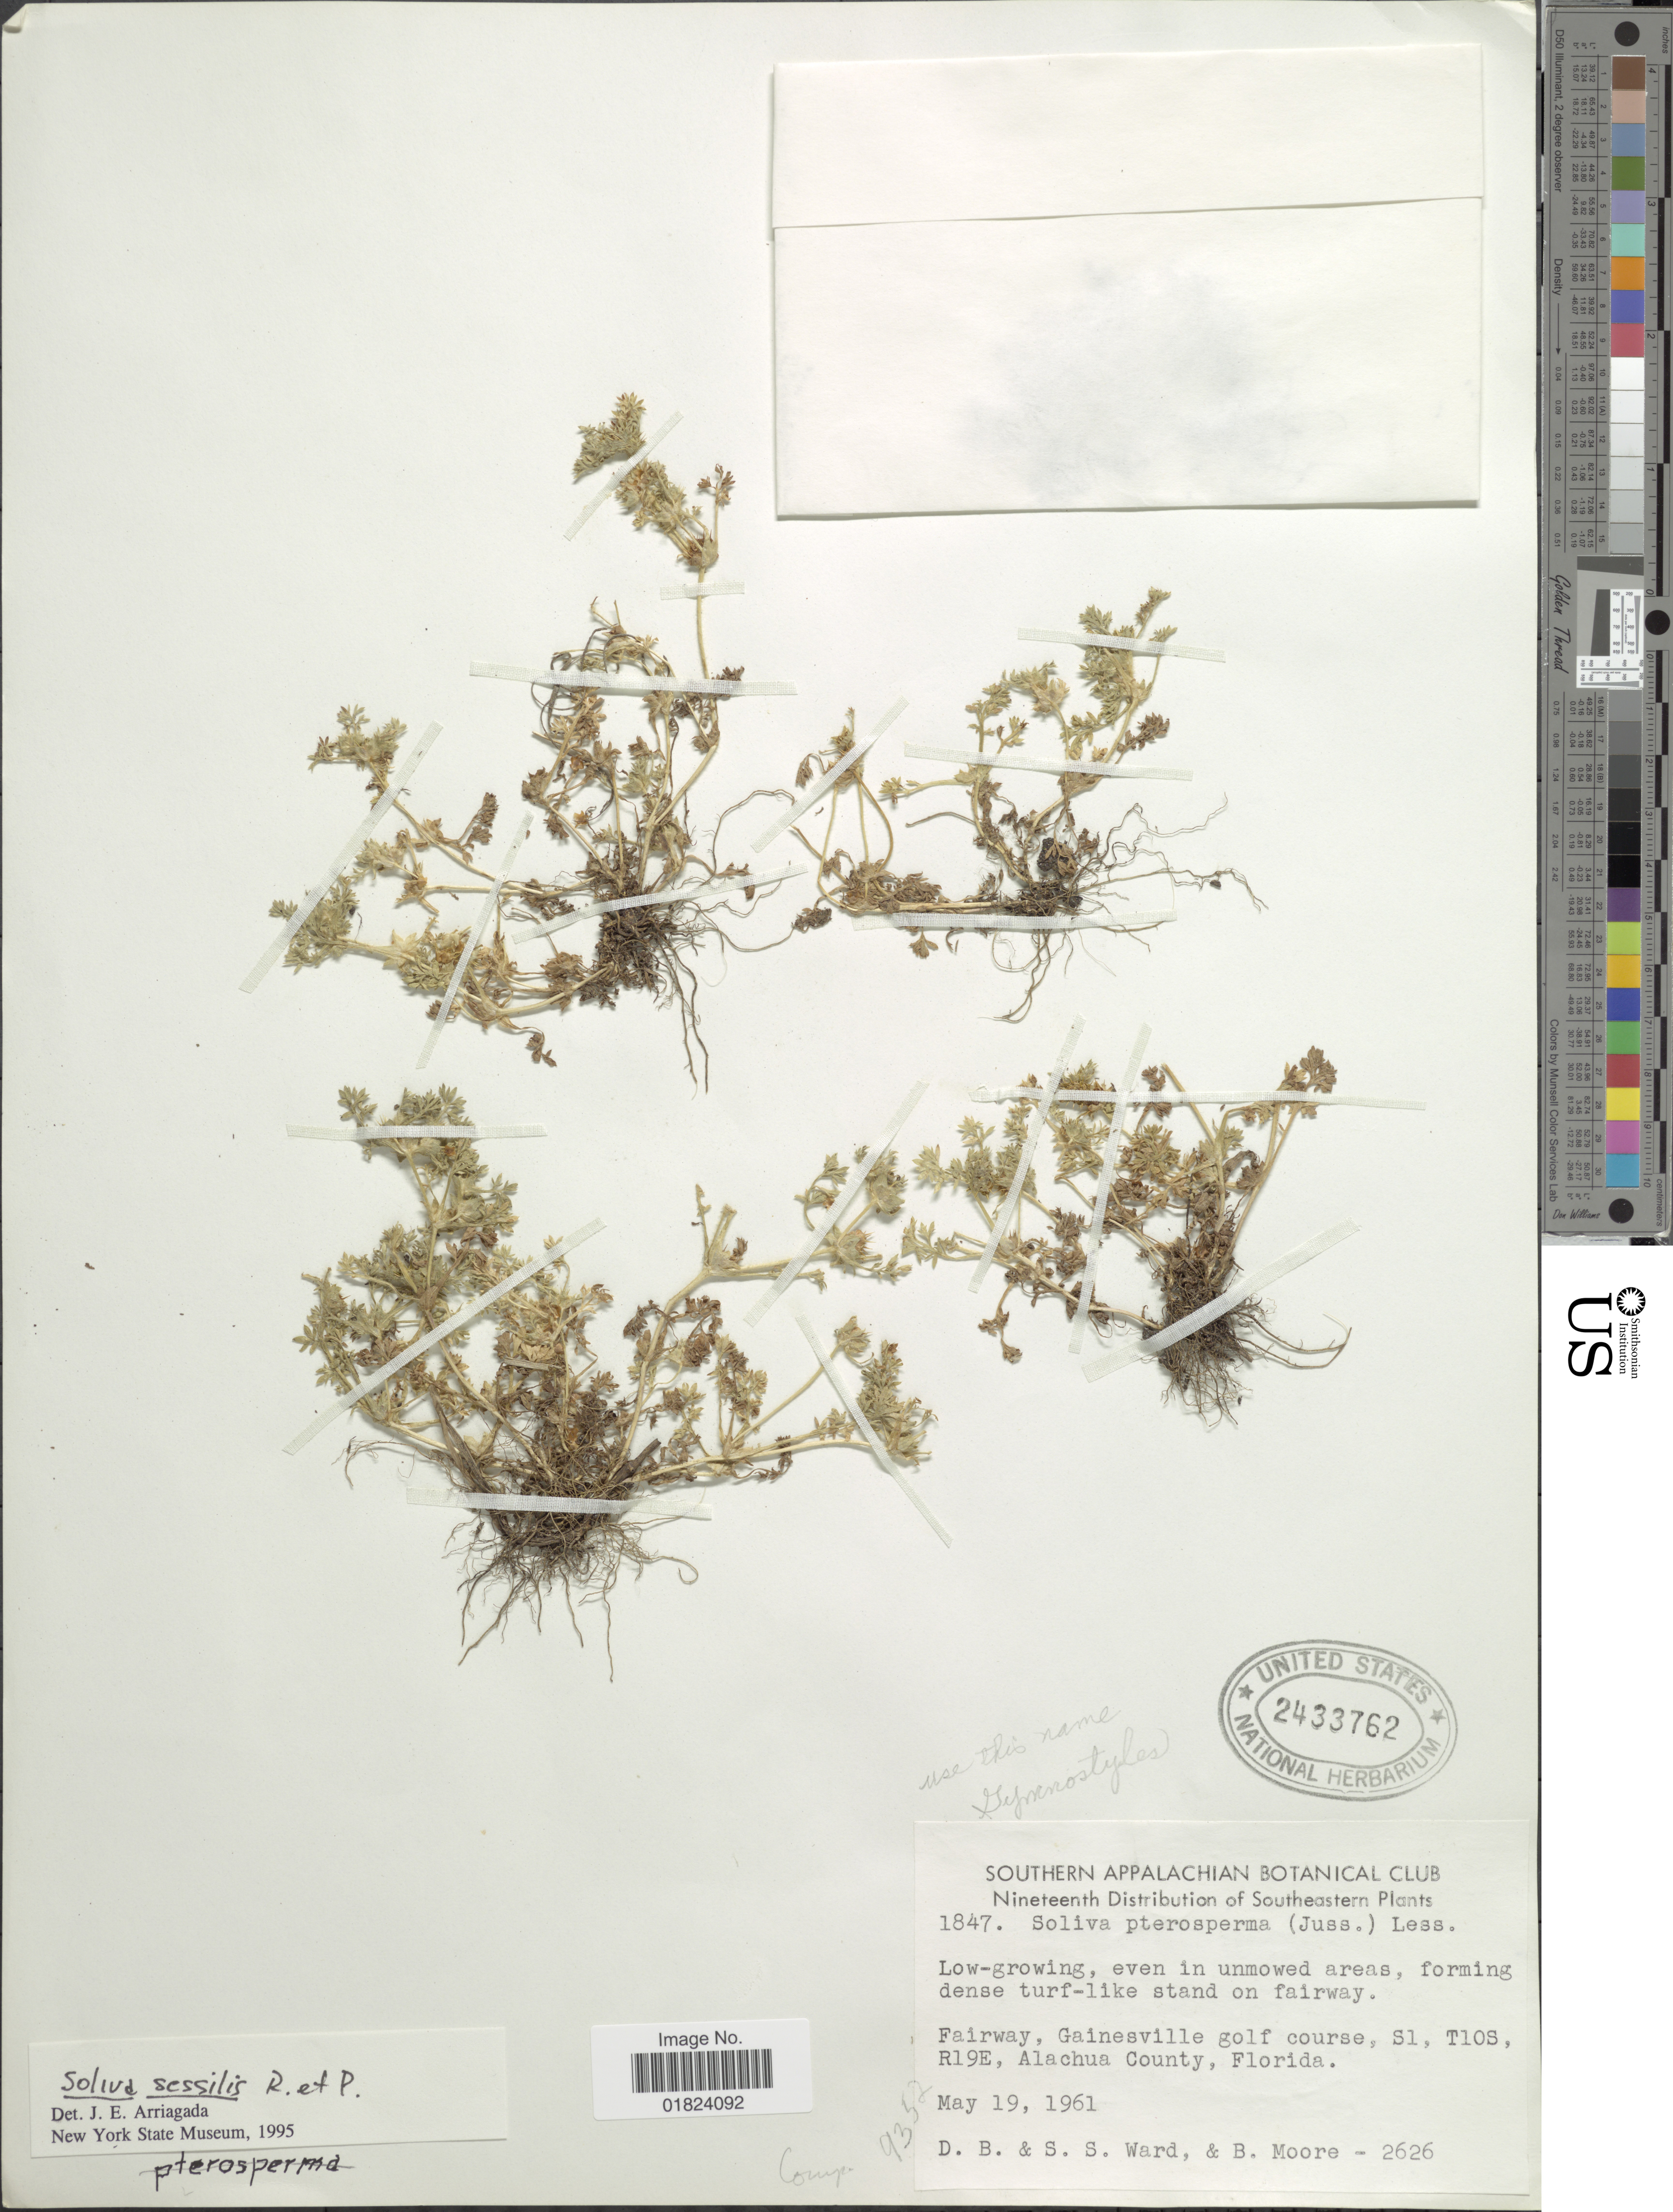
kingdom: Plantae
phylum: Tracheophyta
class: Magnoliopsida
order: Asterales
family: Asteraceae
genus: Soliva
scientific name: Soliva sessilis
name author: Ruiz & Pav.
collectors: D. B. Ward, S. S. Ward & B. Moore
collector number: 2626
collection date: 1961-05-19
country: United States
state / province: Florida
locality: Fairway, Gainesville golf course, Sl, R10S, R19E, Alachua County.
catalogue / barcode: US 2433762